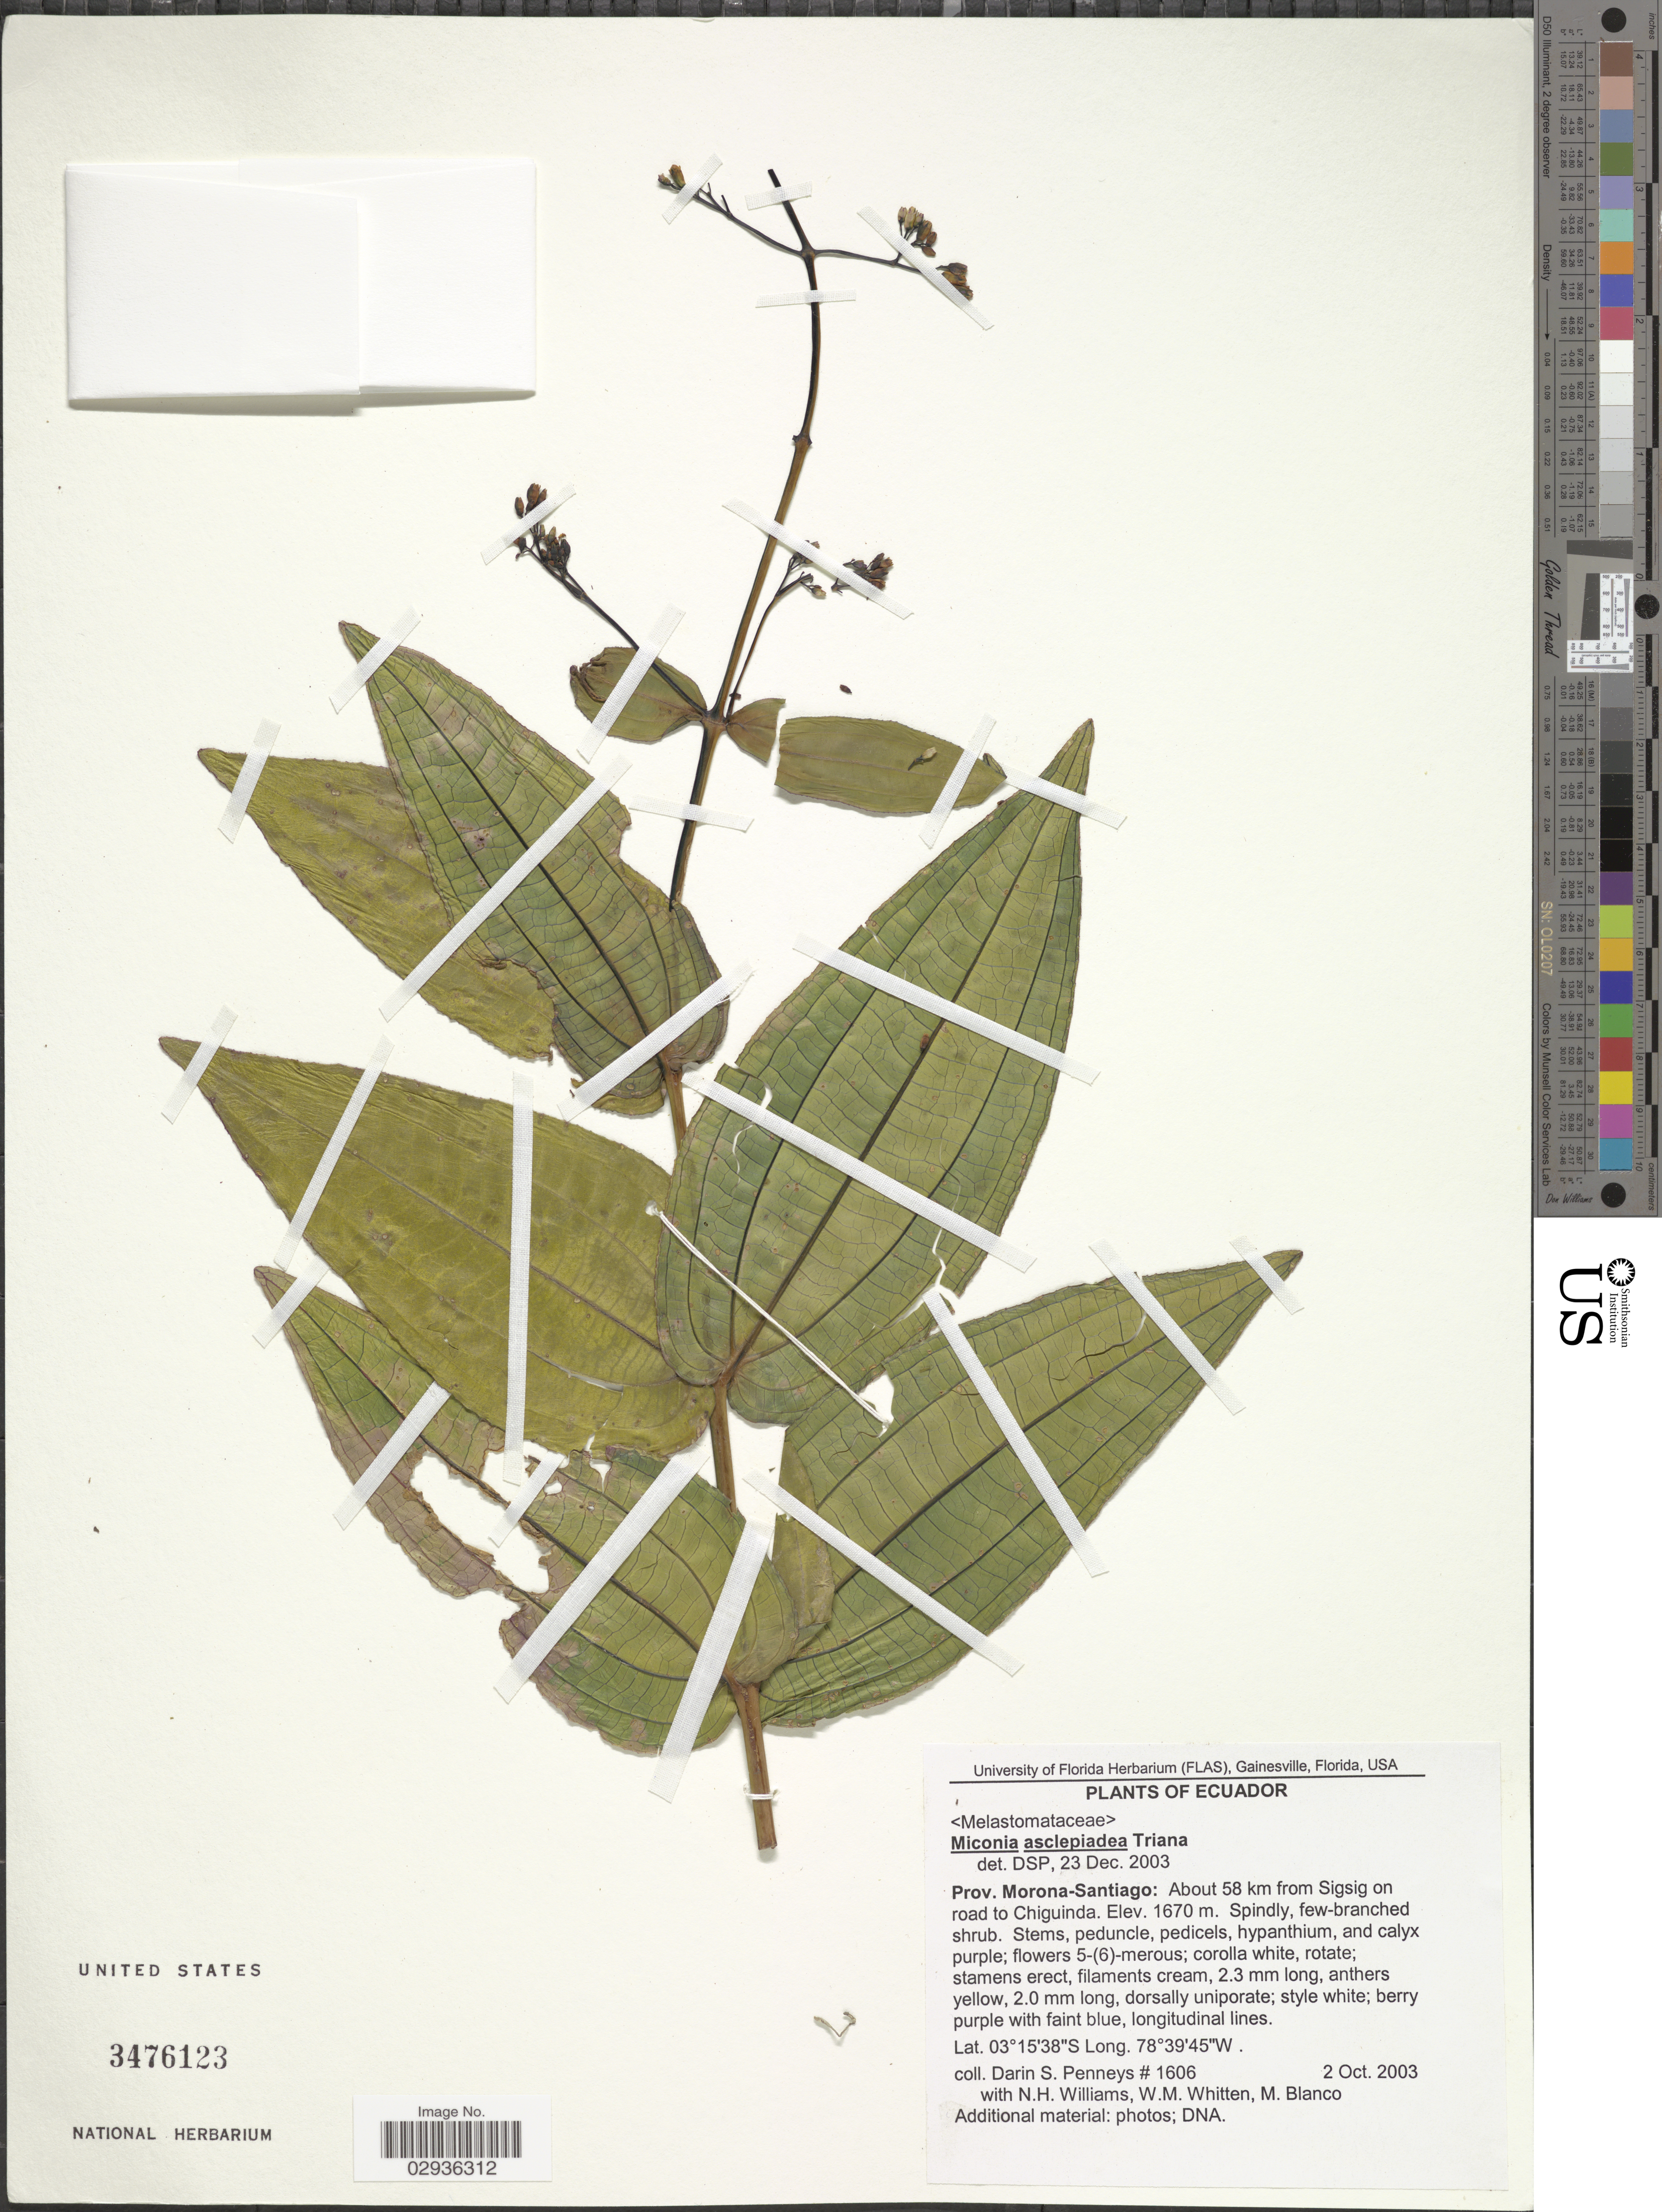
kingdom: Plantae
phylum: Tracheophyta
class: Magnoliopsida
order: Myrtales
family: Melastomataceae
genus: Miconia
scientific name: Miconia asclepiadea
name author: Triana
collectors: D. S. Penneys, N. H. Williams, W. M. Whitten & M. Blanco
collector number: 1606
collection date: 2003-10-02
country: Ecuador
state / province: Morona-Santiago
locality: About 58 km from Sigsig on road to Chiguinda.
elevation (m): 1670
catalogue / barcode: US 3476123